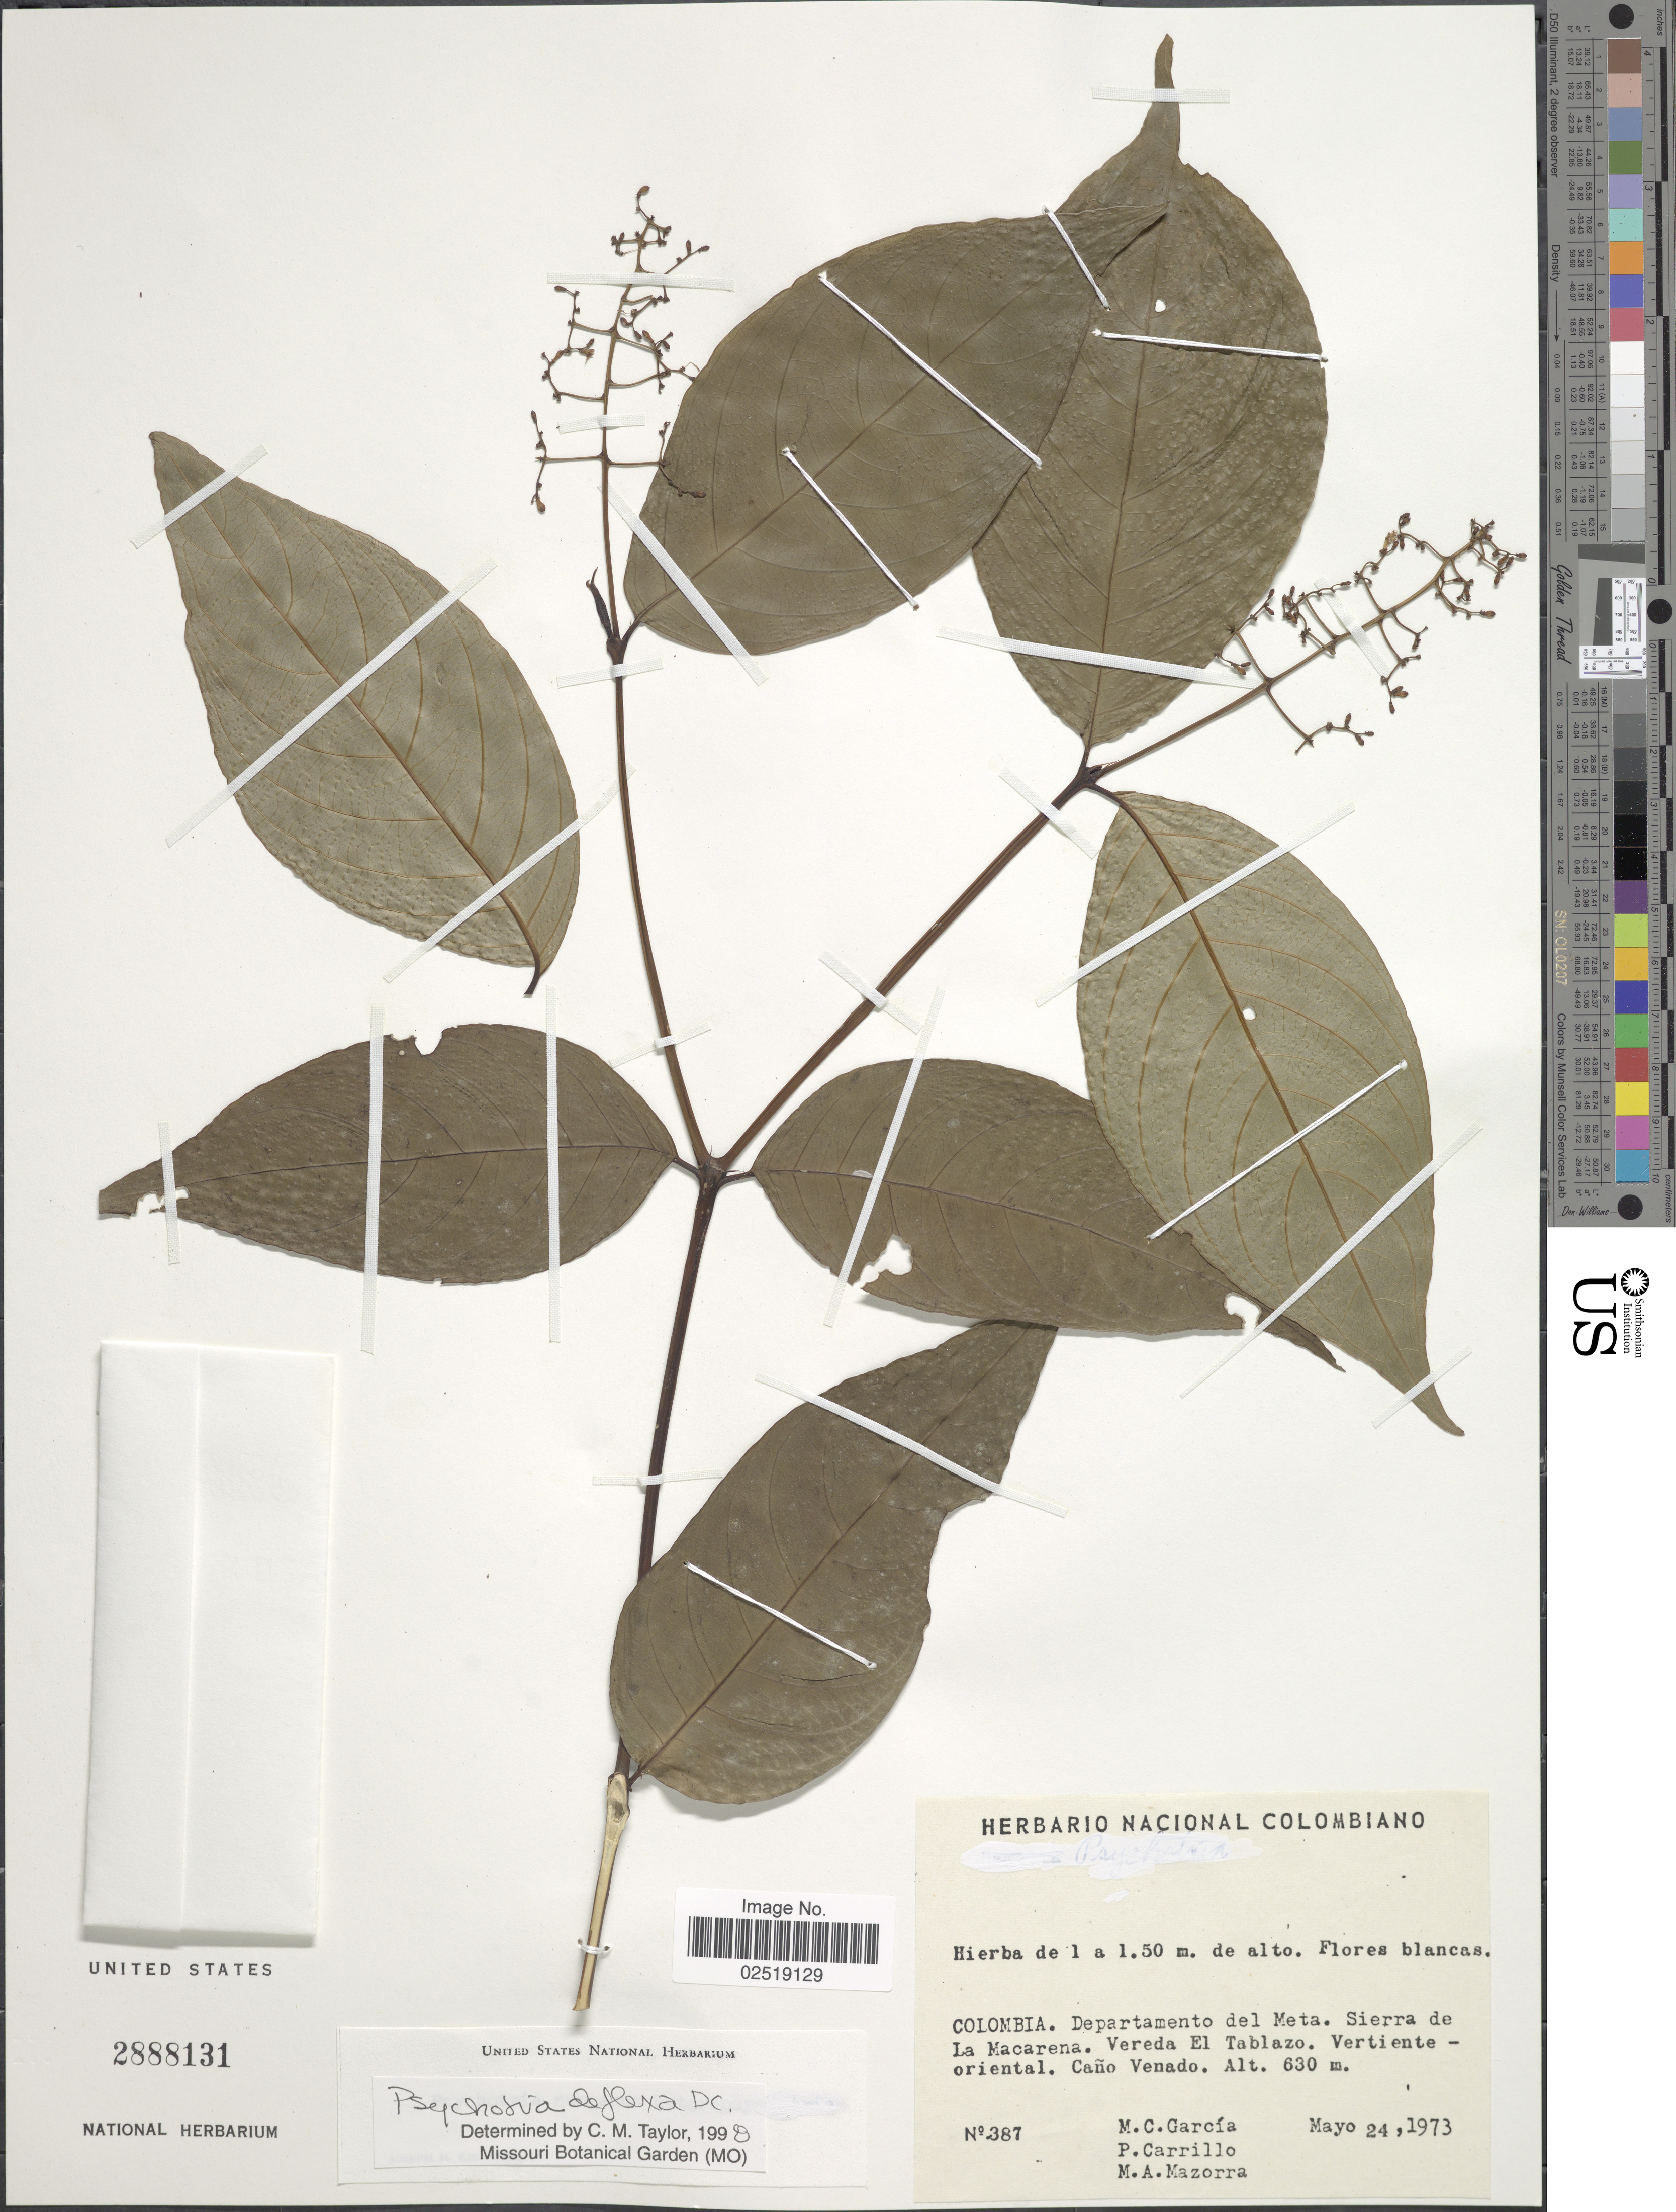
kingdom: Plantae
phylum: Tracheophyta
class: Magnoliopsida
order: Gentianales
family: Rubiaceae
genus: Psychotria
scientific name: Psychotria deflexa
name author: DC.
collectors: M. C. García, P. Carrillo & M. Mazorra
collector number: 387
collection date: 1973-05-24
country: Colombia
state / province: Meta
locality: Departamento del Meta. Sierra de La Macarena. Vereda El Tablazo. Vertiente-oriental. Cano Venado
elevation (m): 630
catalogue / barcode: US 2888131